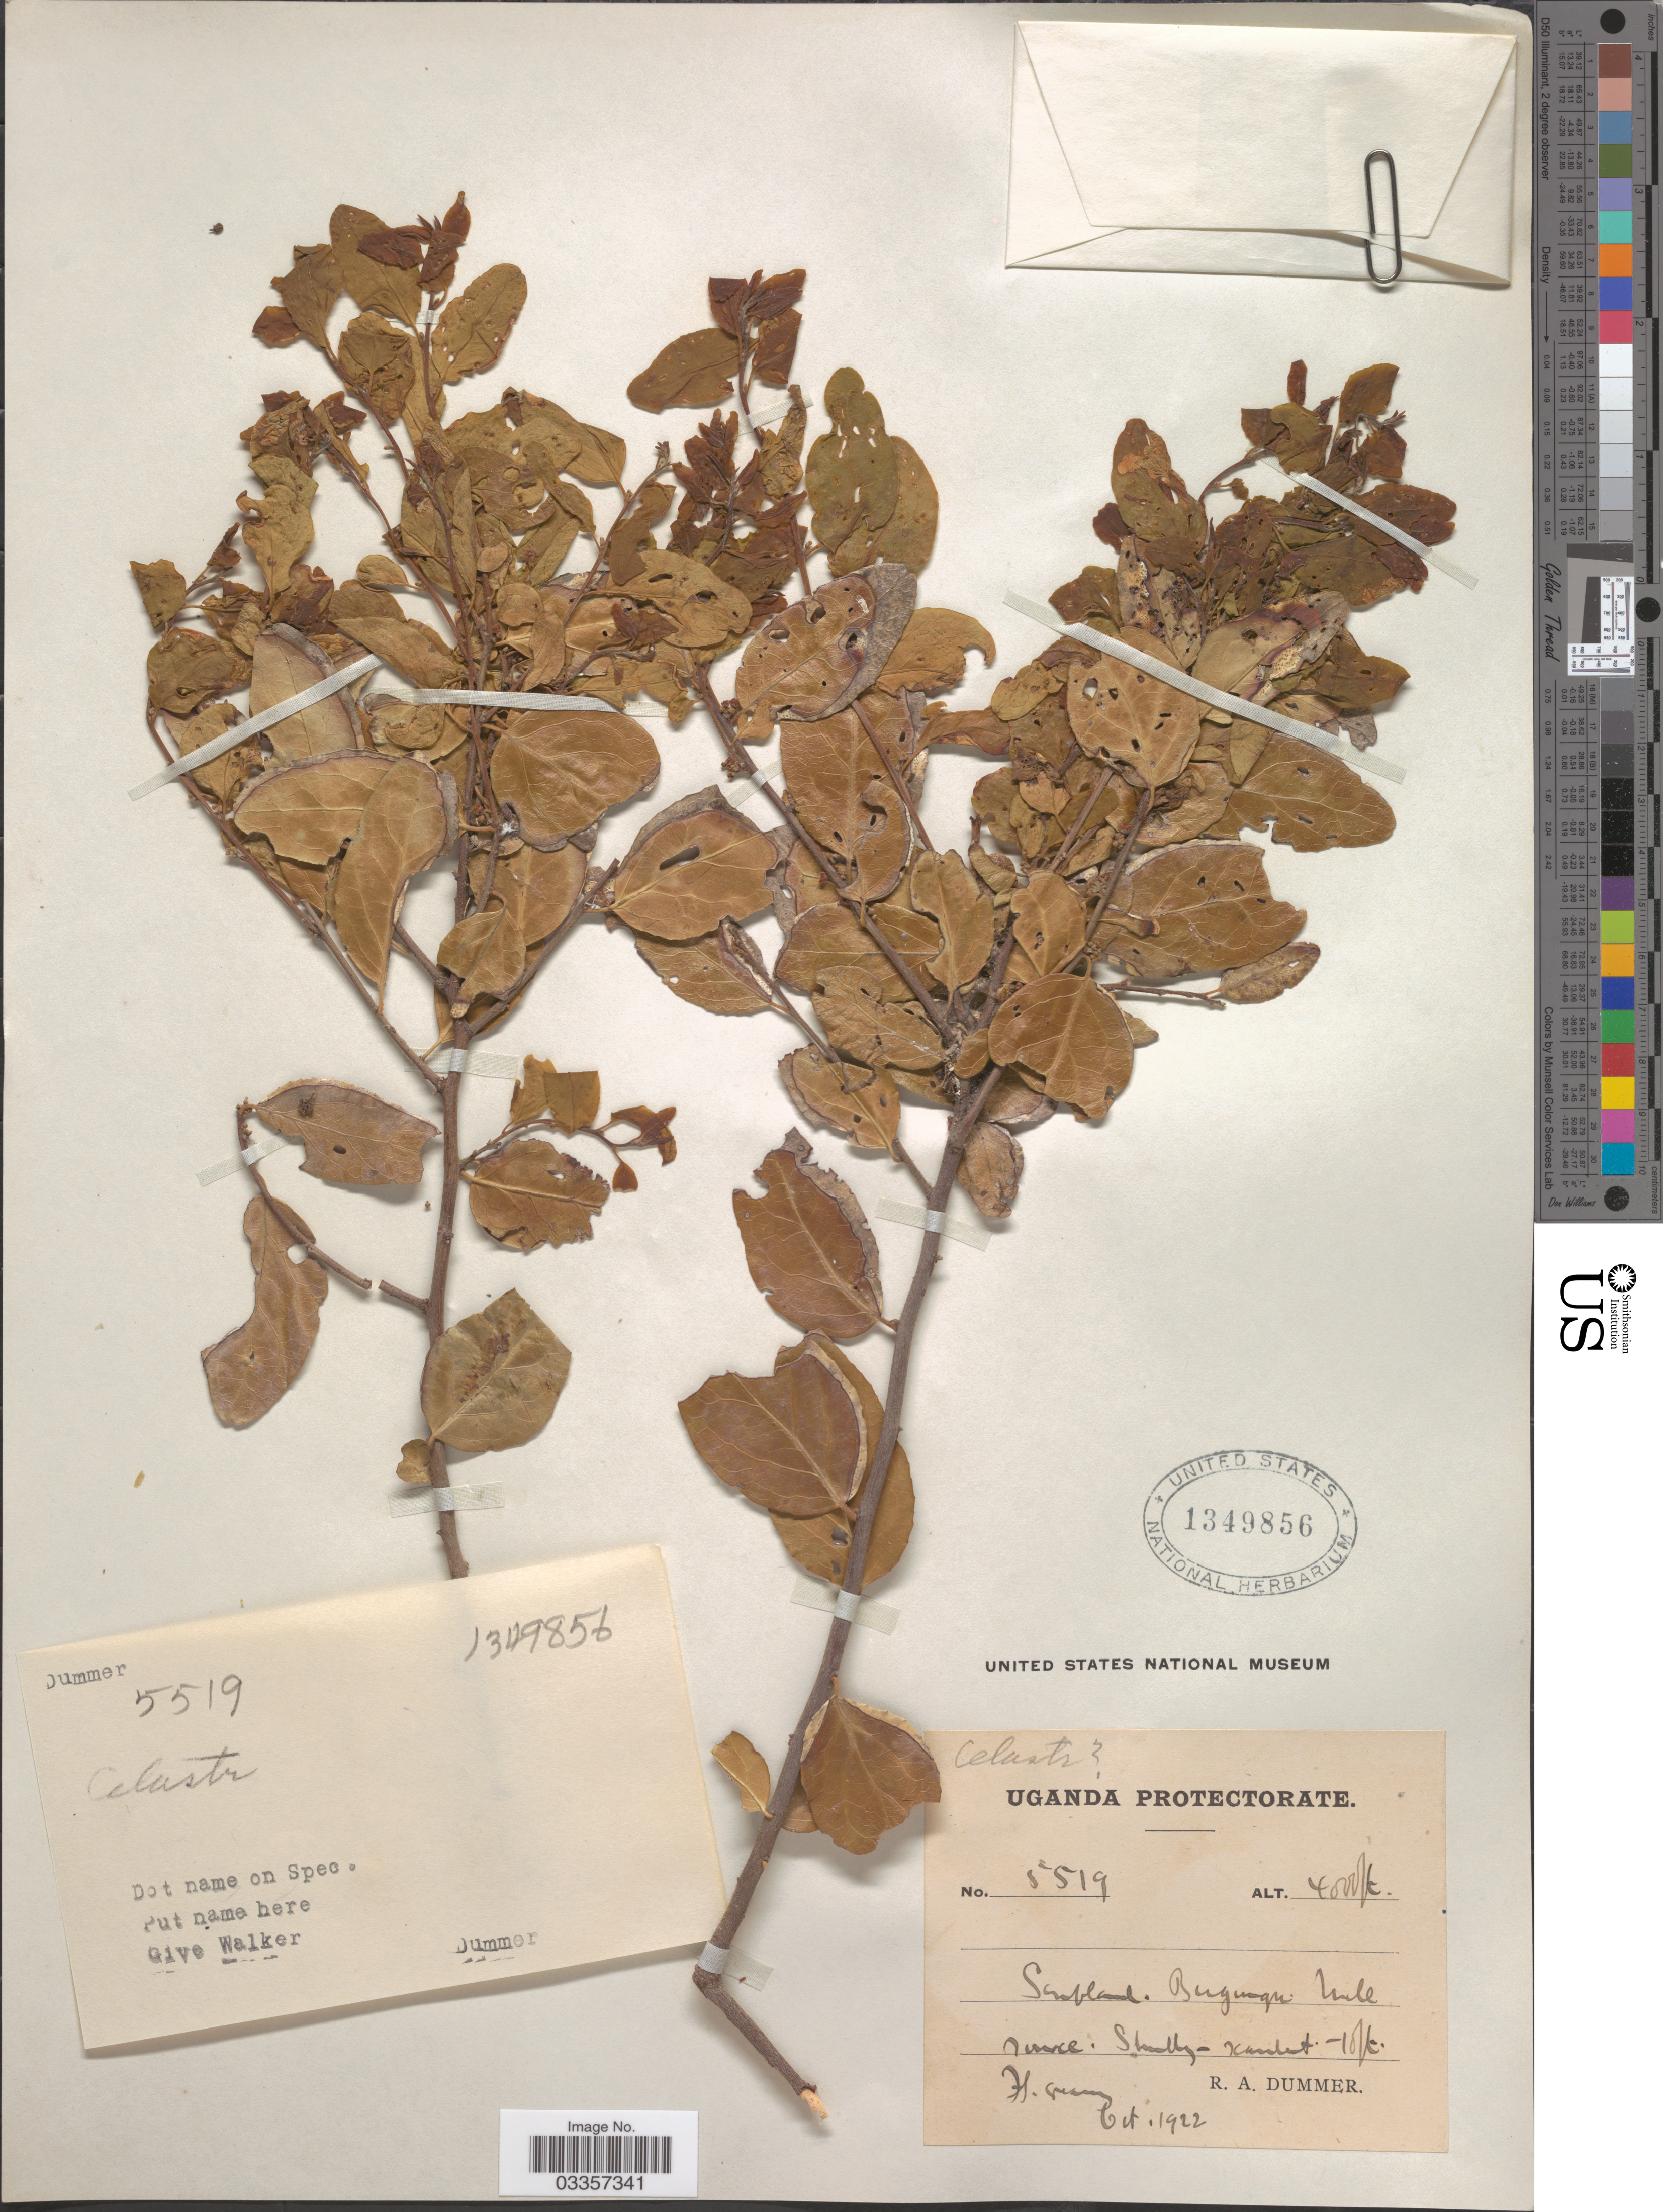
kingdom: Plantae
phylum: Tracheophyta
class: Magnoliopsida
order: Celastrales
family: Celastraceae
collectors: R. A. Dümmer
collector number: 5519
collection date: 1922-10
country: Uganda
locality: Uganda Protectorate. Scrubland. Bugungu. Nile source.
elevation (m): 1219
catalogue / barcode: US 1349856